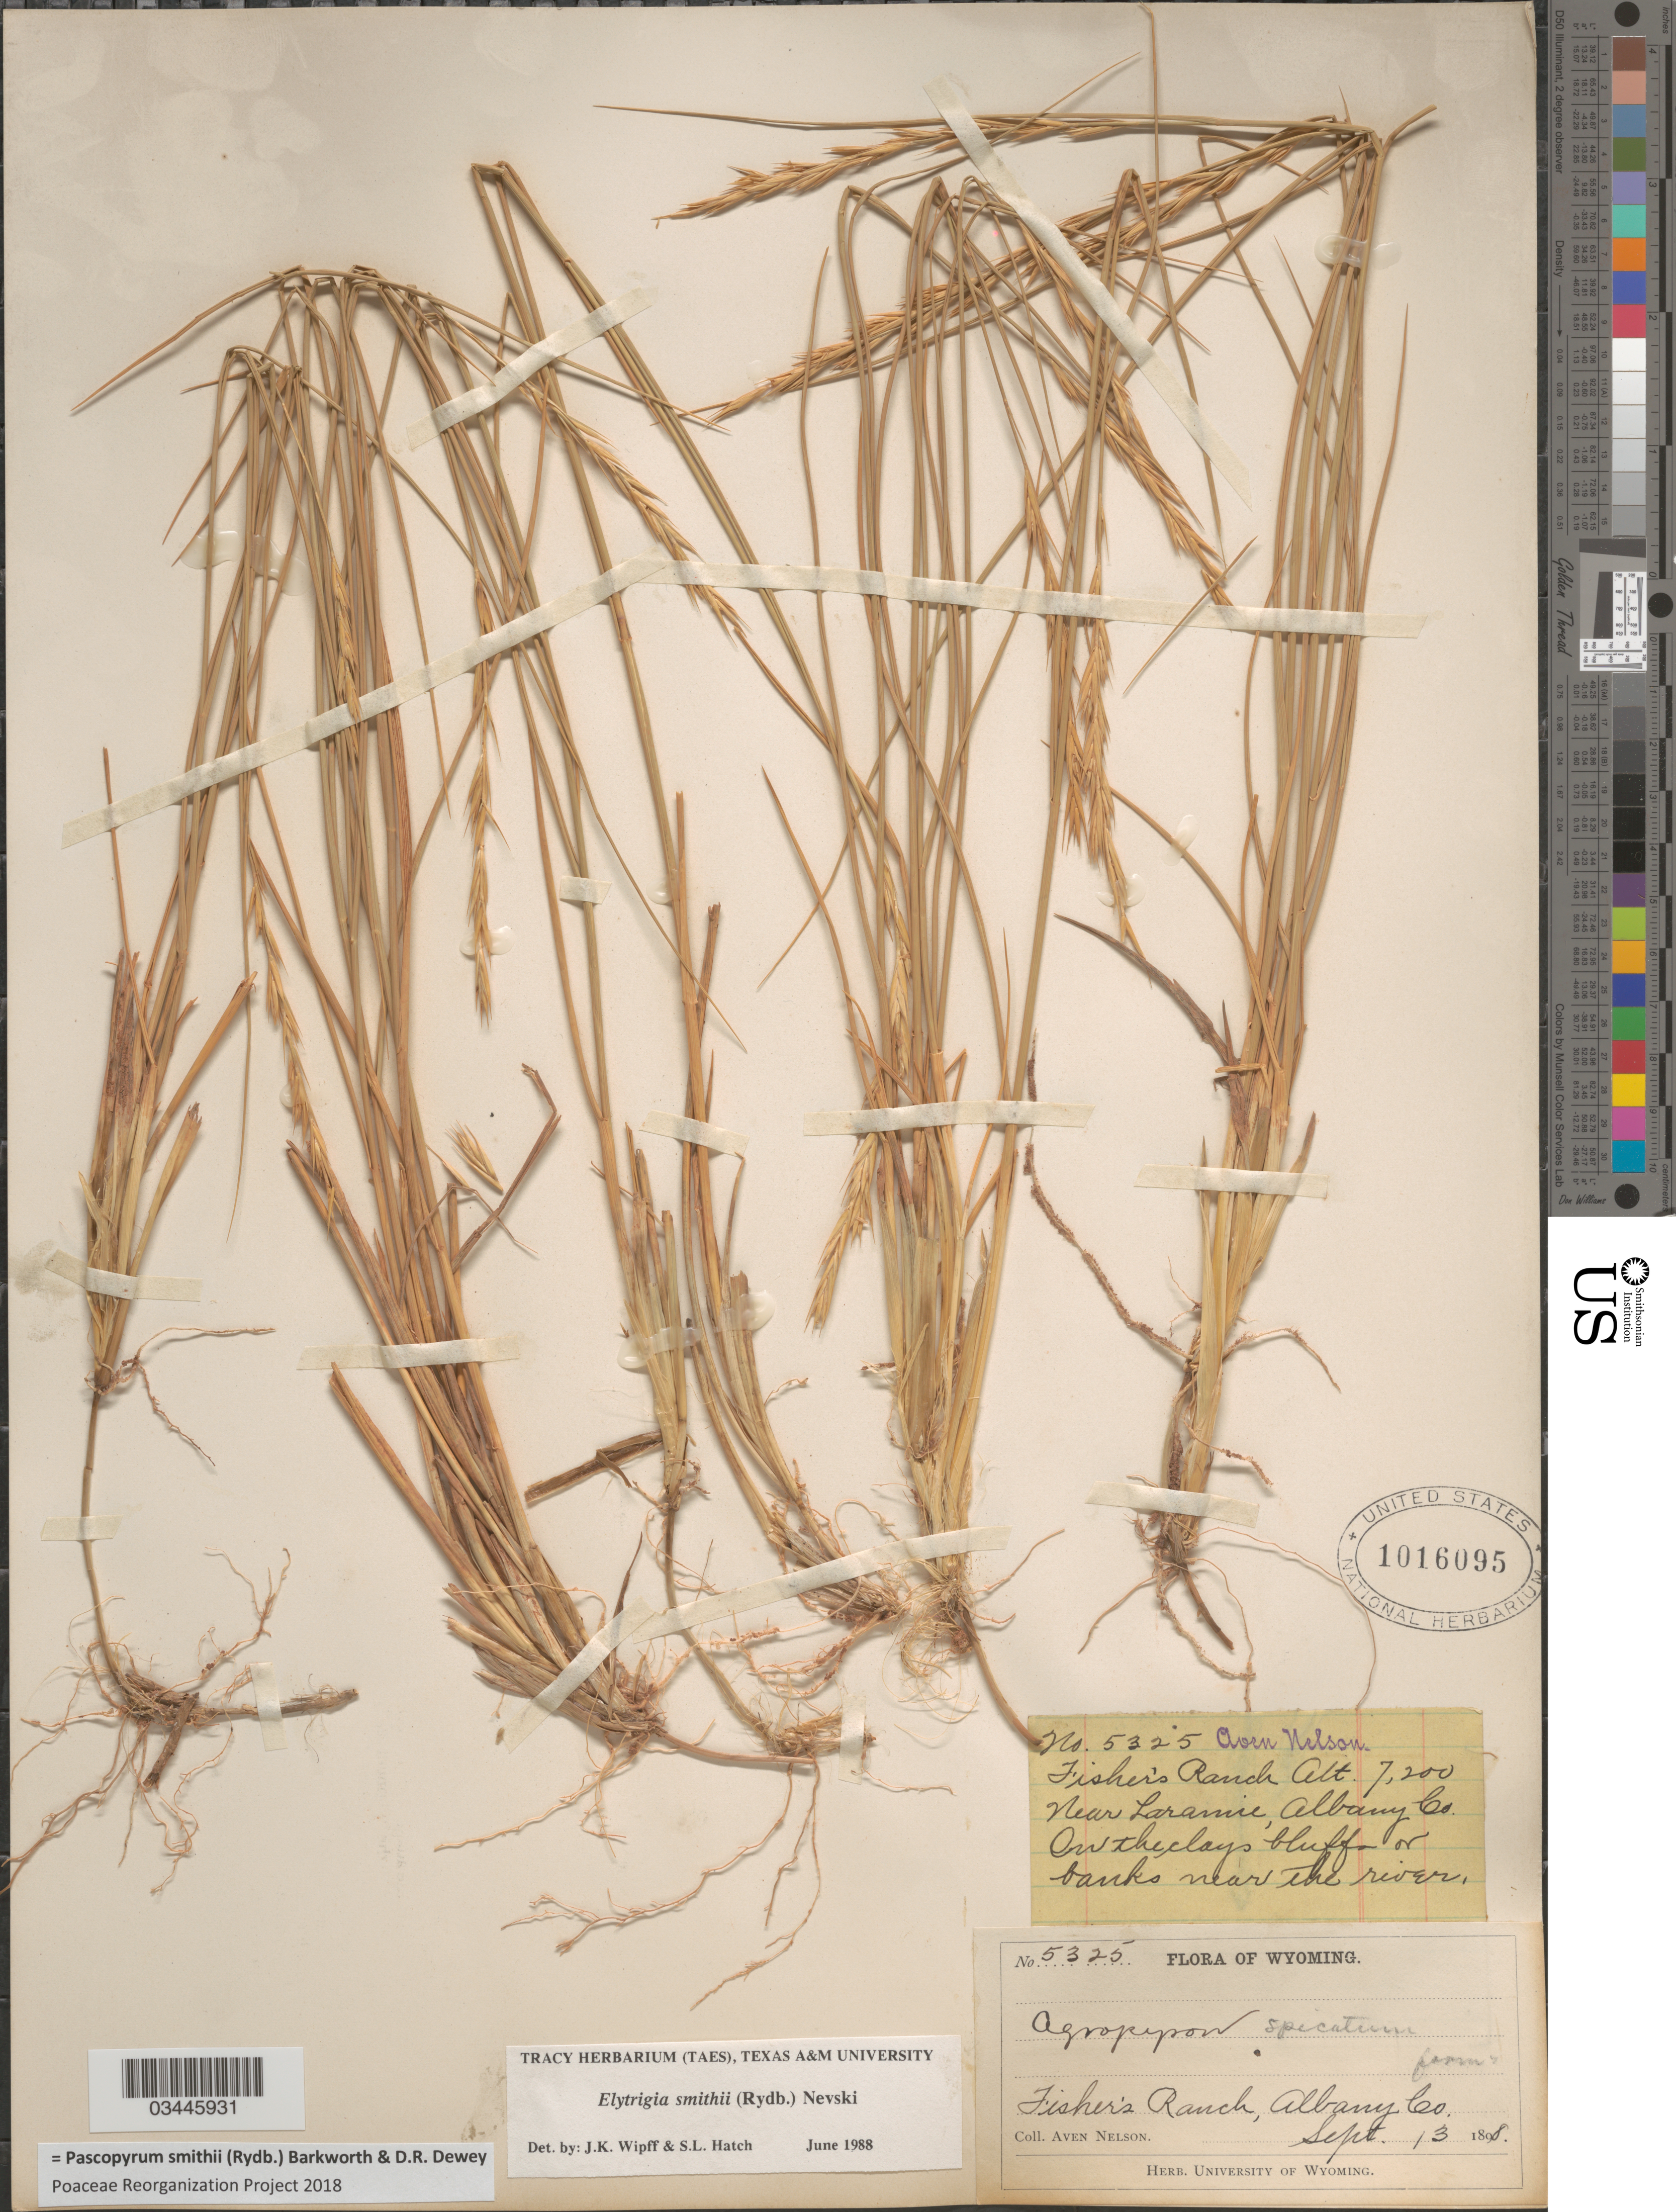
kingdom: Plantae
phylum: Tracheophyta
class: Liliopsida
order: Poales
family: Poaceae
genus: Pascopyrum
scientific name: Pascopyrum smithii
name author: (Rydb.) Barkworth & Dewey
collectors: A. Nelson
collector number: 5325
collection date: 1898-09-13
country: United States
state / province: Wyoming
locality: Fisher's Ranch. Near Laramie, Albany Co. On the clays bluffs or banks near the river.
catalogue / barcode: US 1016095